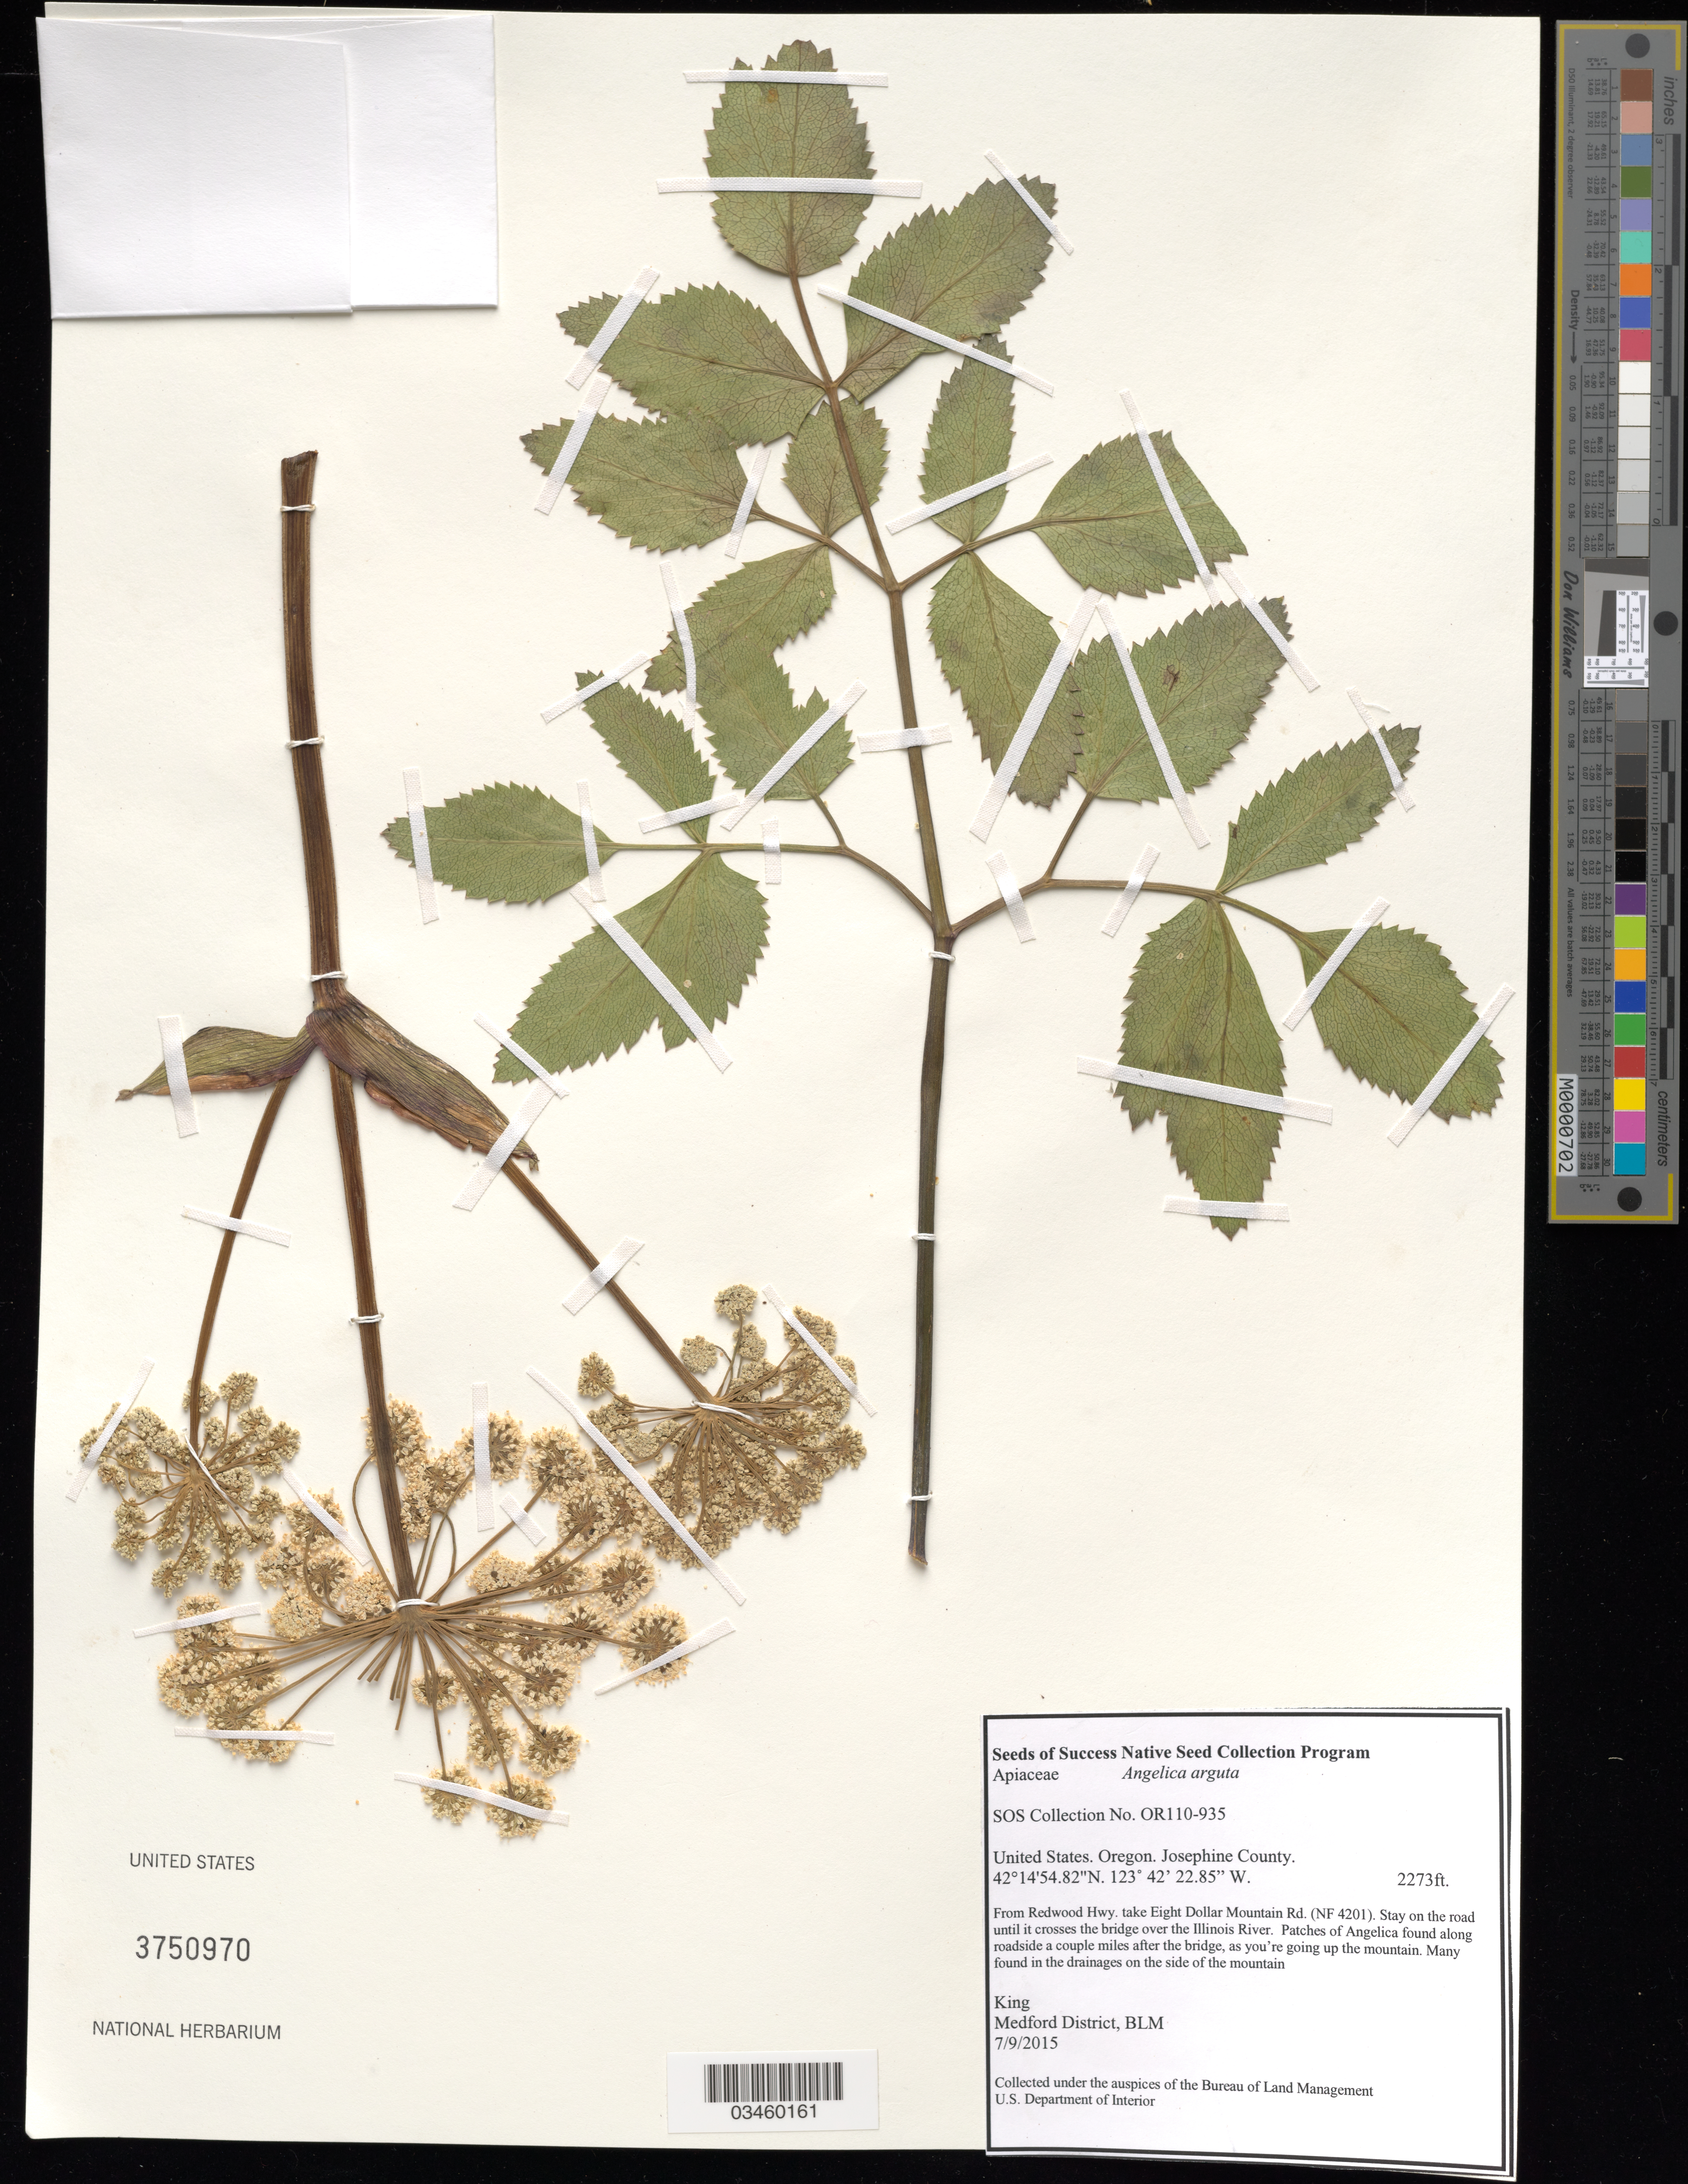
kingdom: Plantae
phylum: Tracheophyta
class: Magnoliopsida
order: Apiales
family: Apiaceae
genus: Angelica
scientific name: Angelica arguta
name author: Nutt.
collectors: King, --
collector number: OR110-935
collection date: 2015-07-09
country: United States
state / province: Oregon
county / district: Josephine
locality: $8 Mountain, FS Rd. 4201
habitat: Open mountain slope on serpentine soils - Jeffrey pine, Roemer's fescue, poison oak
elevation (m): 693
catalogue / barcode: US 3750970